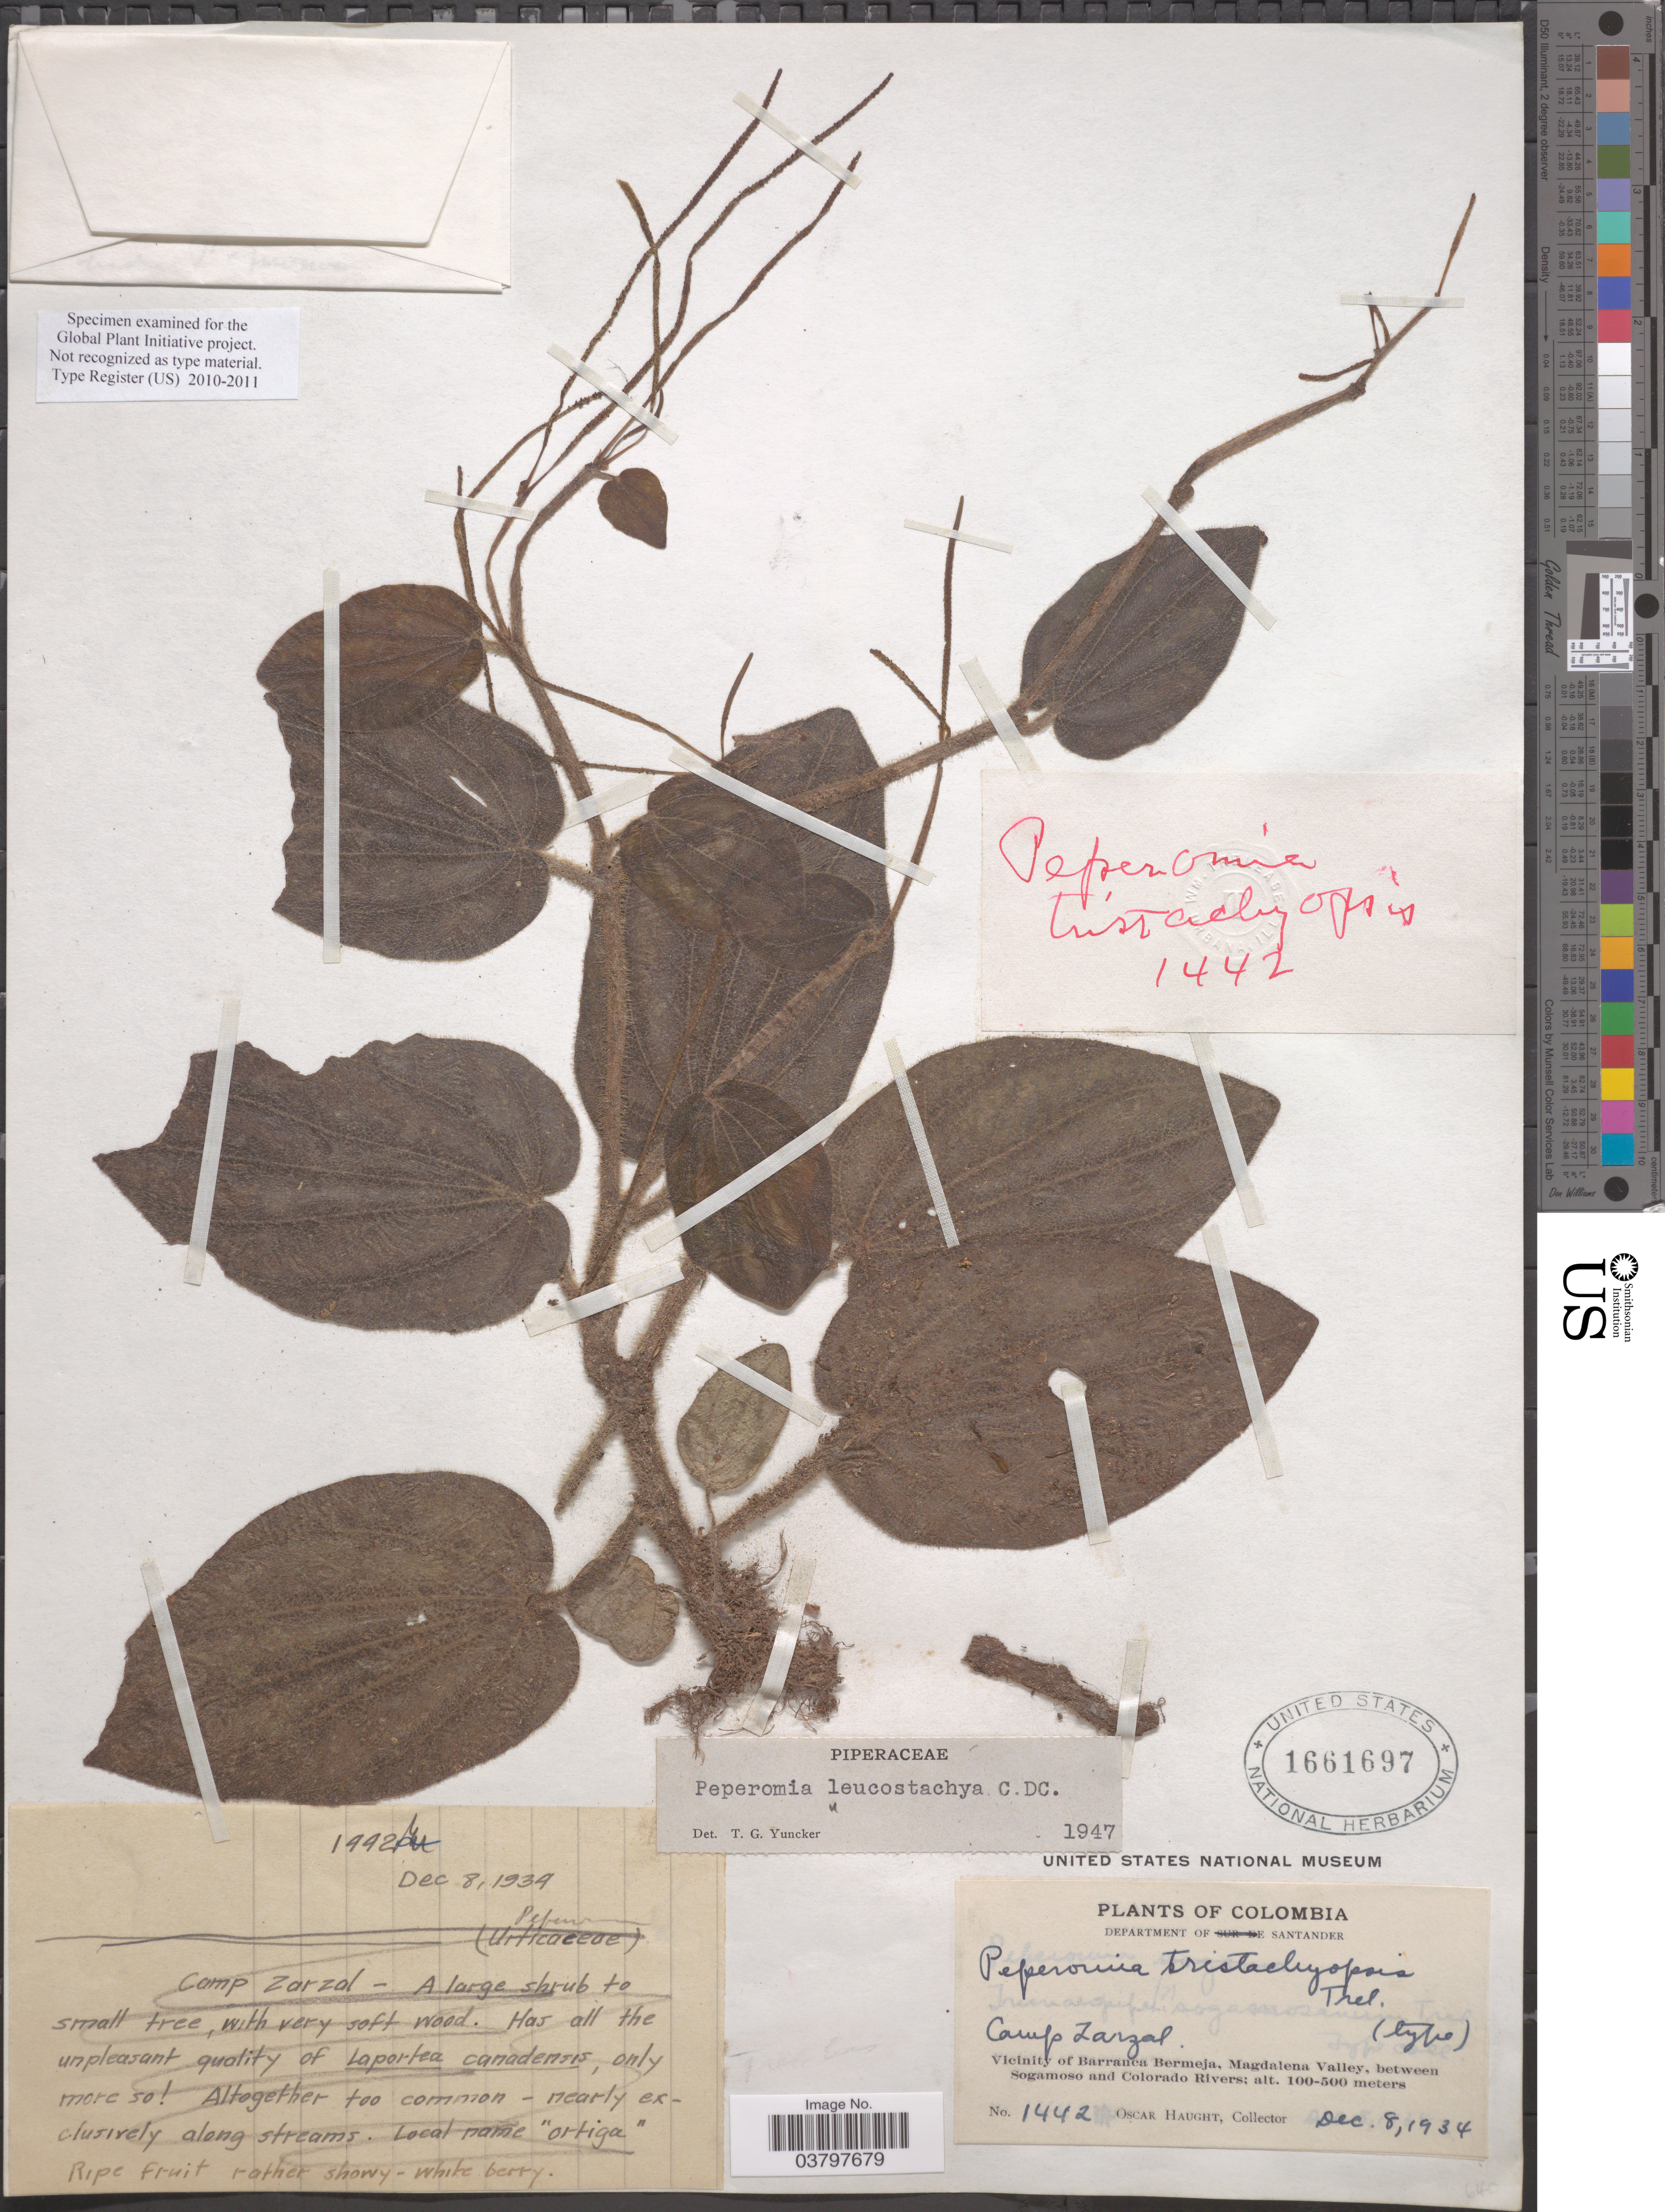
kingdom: Plantae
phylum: Tracheophyta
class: Magnoliopsida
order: Piperales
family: Piperaceae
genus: Peperomia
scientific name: Peperomia leucostachya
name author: C. DC.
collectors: O. L. Haught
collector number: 1442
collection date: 1934-12-08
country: Colombia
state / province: Santander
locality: Department of Santander. Camp Zarzal. Vicinity of Barranca Bermeja, Magdalena Valley, between Sogamoso and Colorado Rivers.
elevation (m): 100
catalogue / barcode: US 1661697